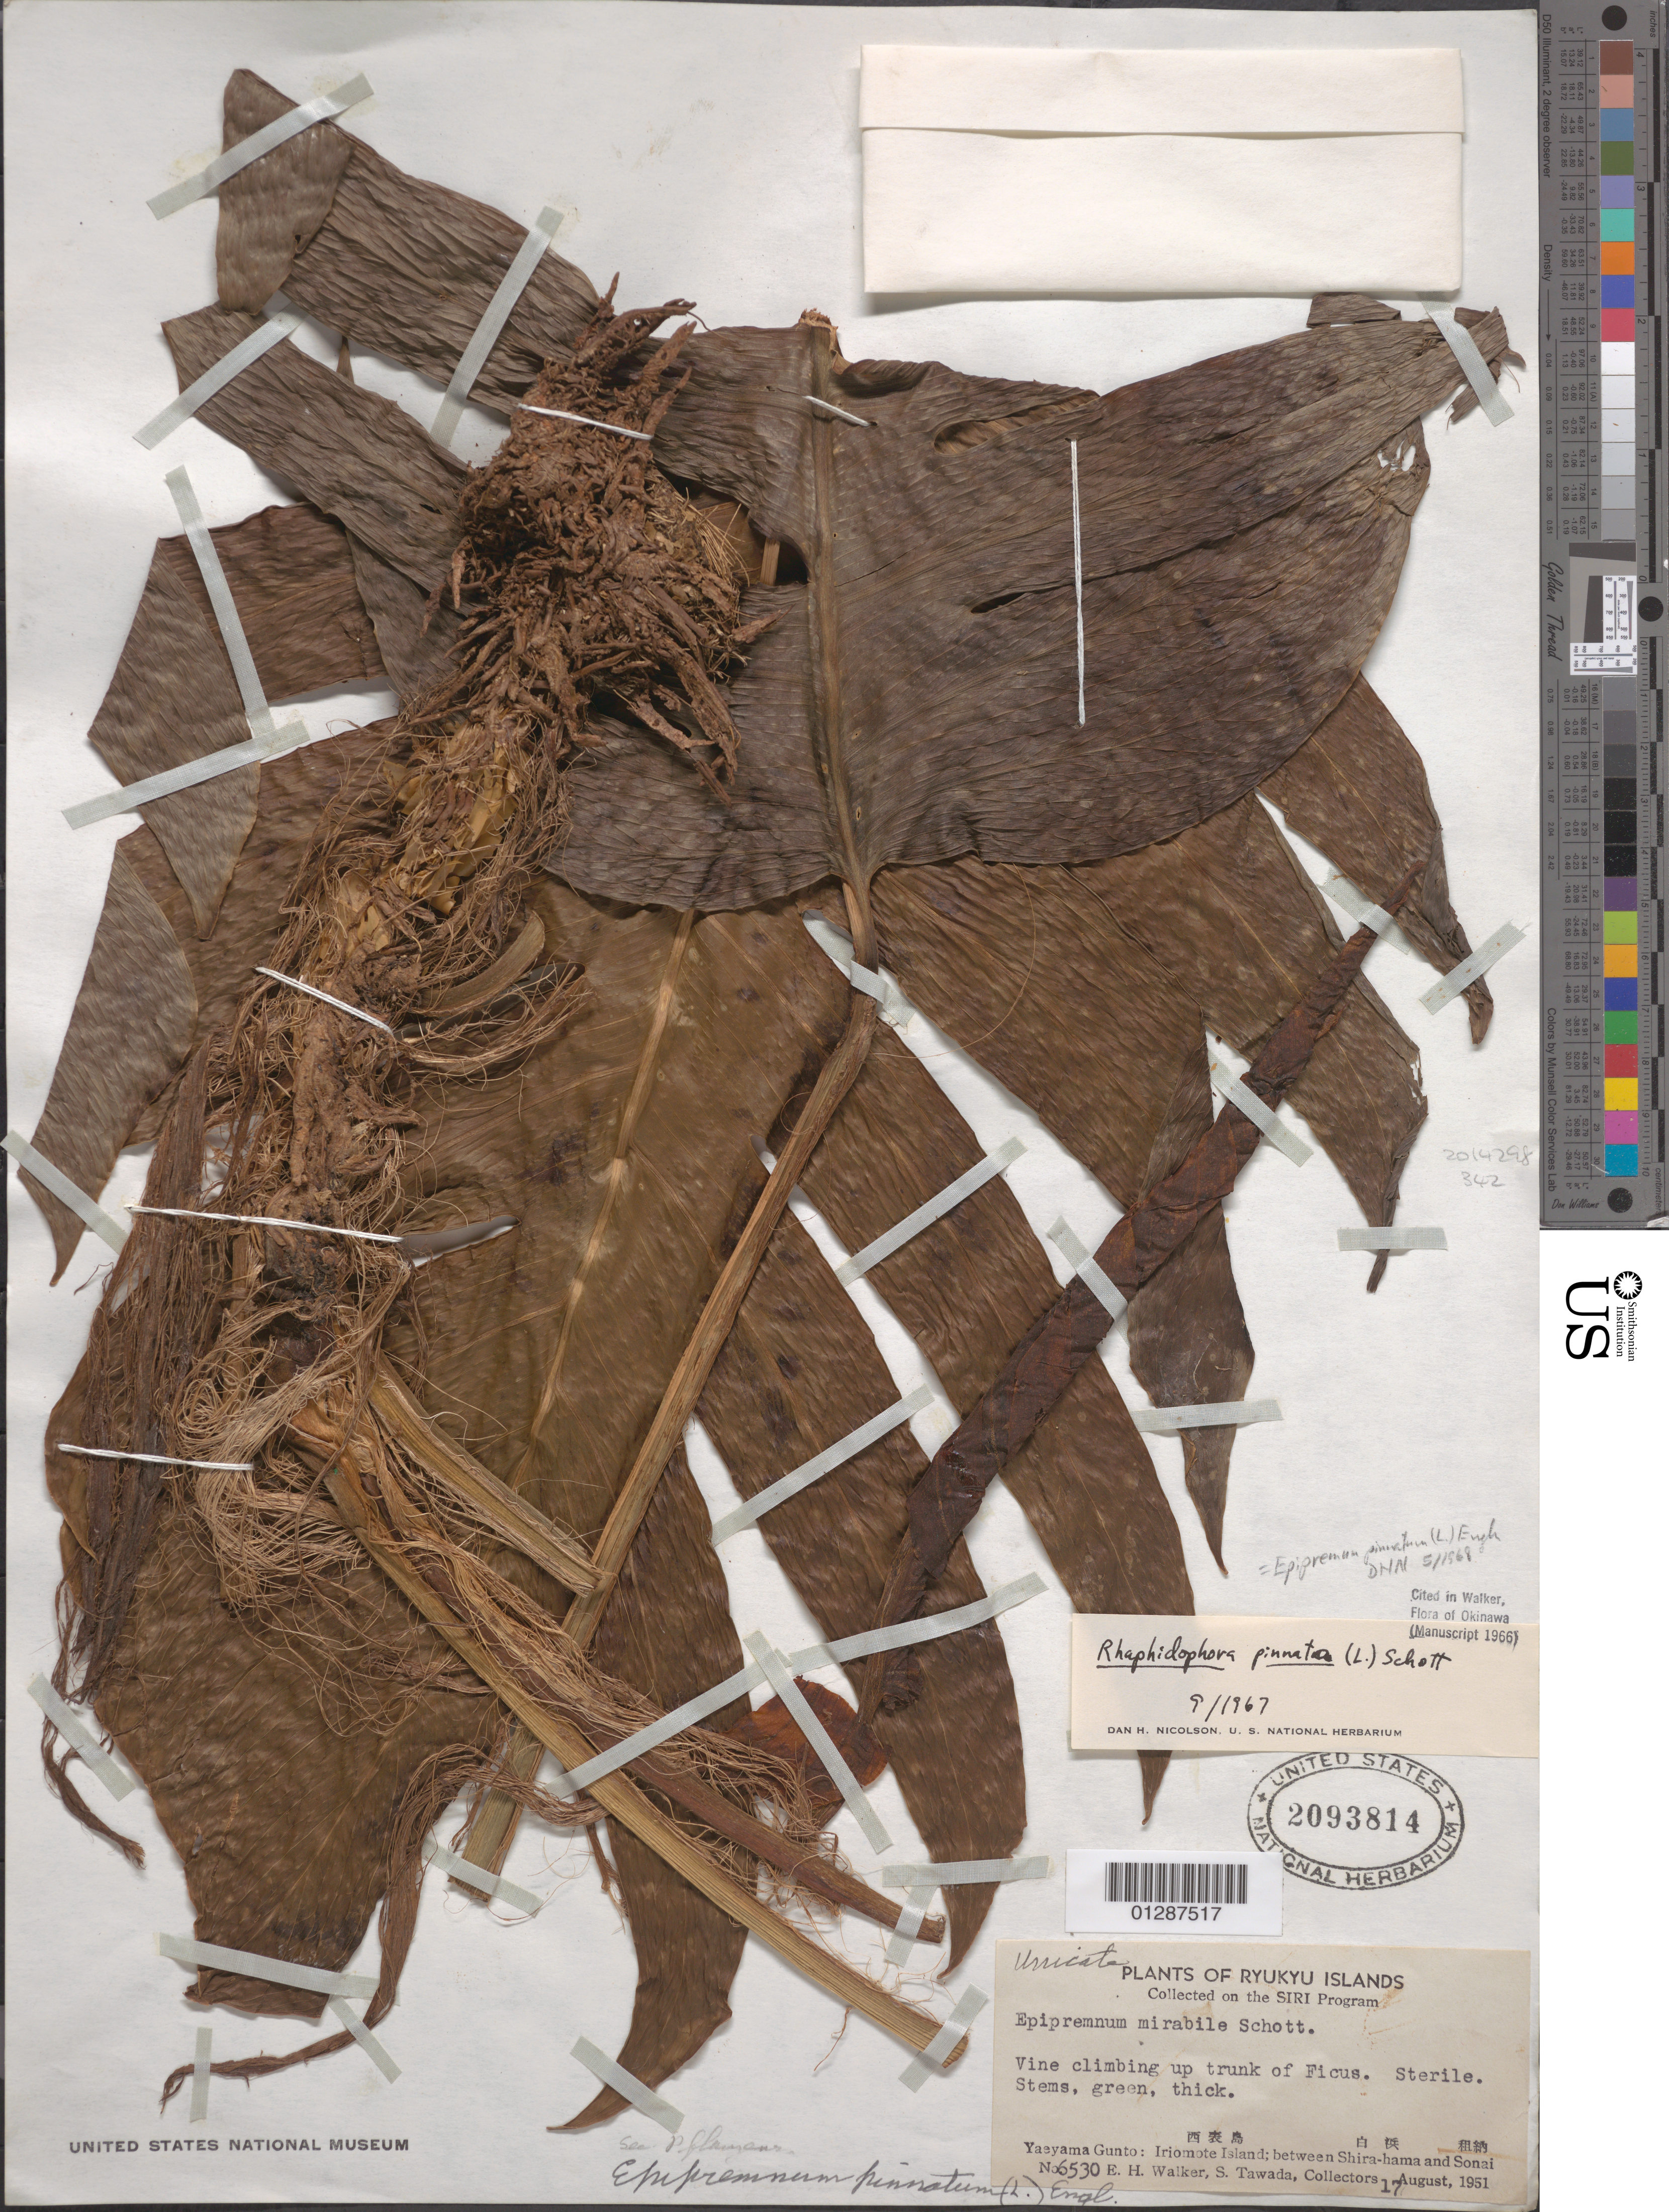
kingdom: Plantae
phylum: Tracheophyta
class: Liliopsida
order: Alismatales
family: Araceae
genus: Epipremnum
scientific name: Epipremnum pinnatum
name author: (L.) Engl.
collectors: E. H. Walker & S. Tawada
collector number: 6530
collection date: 1951-08-17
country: Japan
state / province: Okinawa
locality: Ryukyu Islands. Yaeyama Gunto: Iriomote Island; between Shira-hama and Sonai.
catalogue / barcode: US 2093814